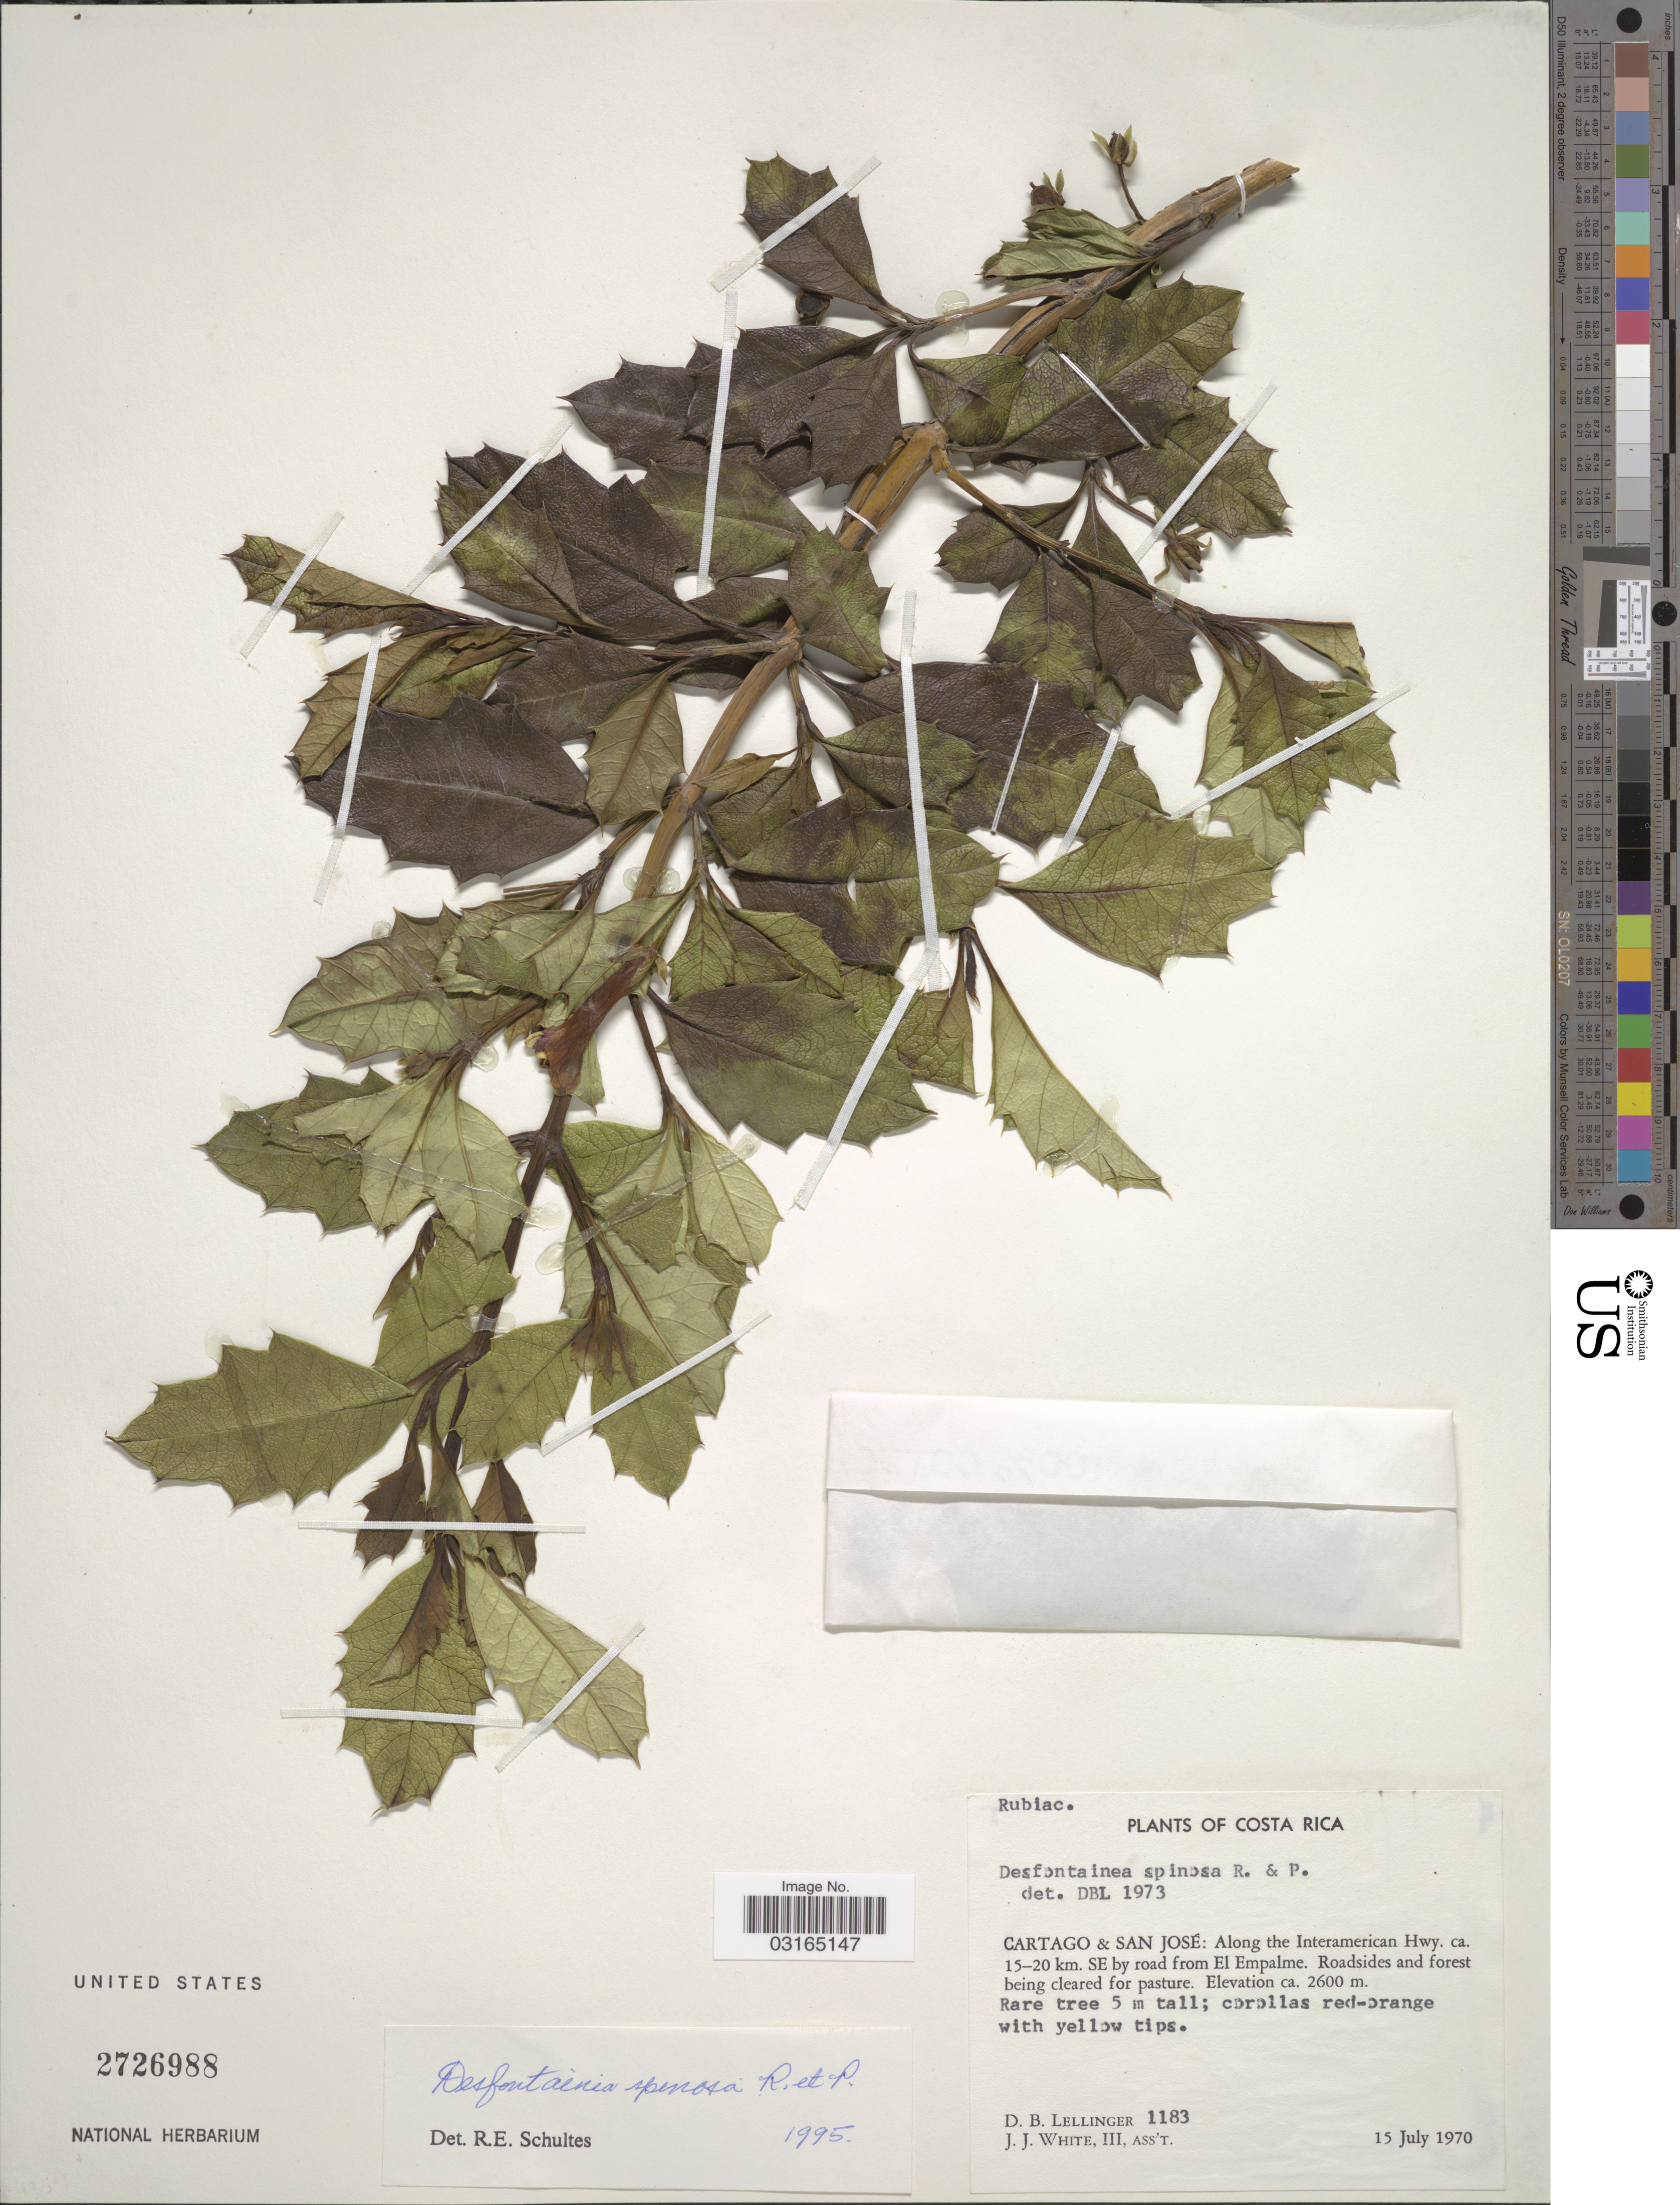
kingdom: Plantae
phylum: Tracheophyta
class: Magnoliopsida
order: Bruniales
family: Columelliaceae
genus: Desfontainia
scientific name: Desfontainia spinosa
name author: Ruiz & Pav.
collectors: D. B. Lellinger & J. J. White III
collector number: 1183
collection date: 1970-07-15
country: Costa Rica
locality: Cartago & San José: Along the Interamerican Hwy. ca. 15-20 km. SE by road from El Empalme.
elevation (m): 2600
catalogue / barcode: US 2726988